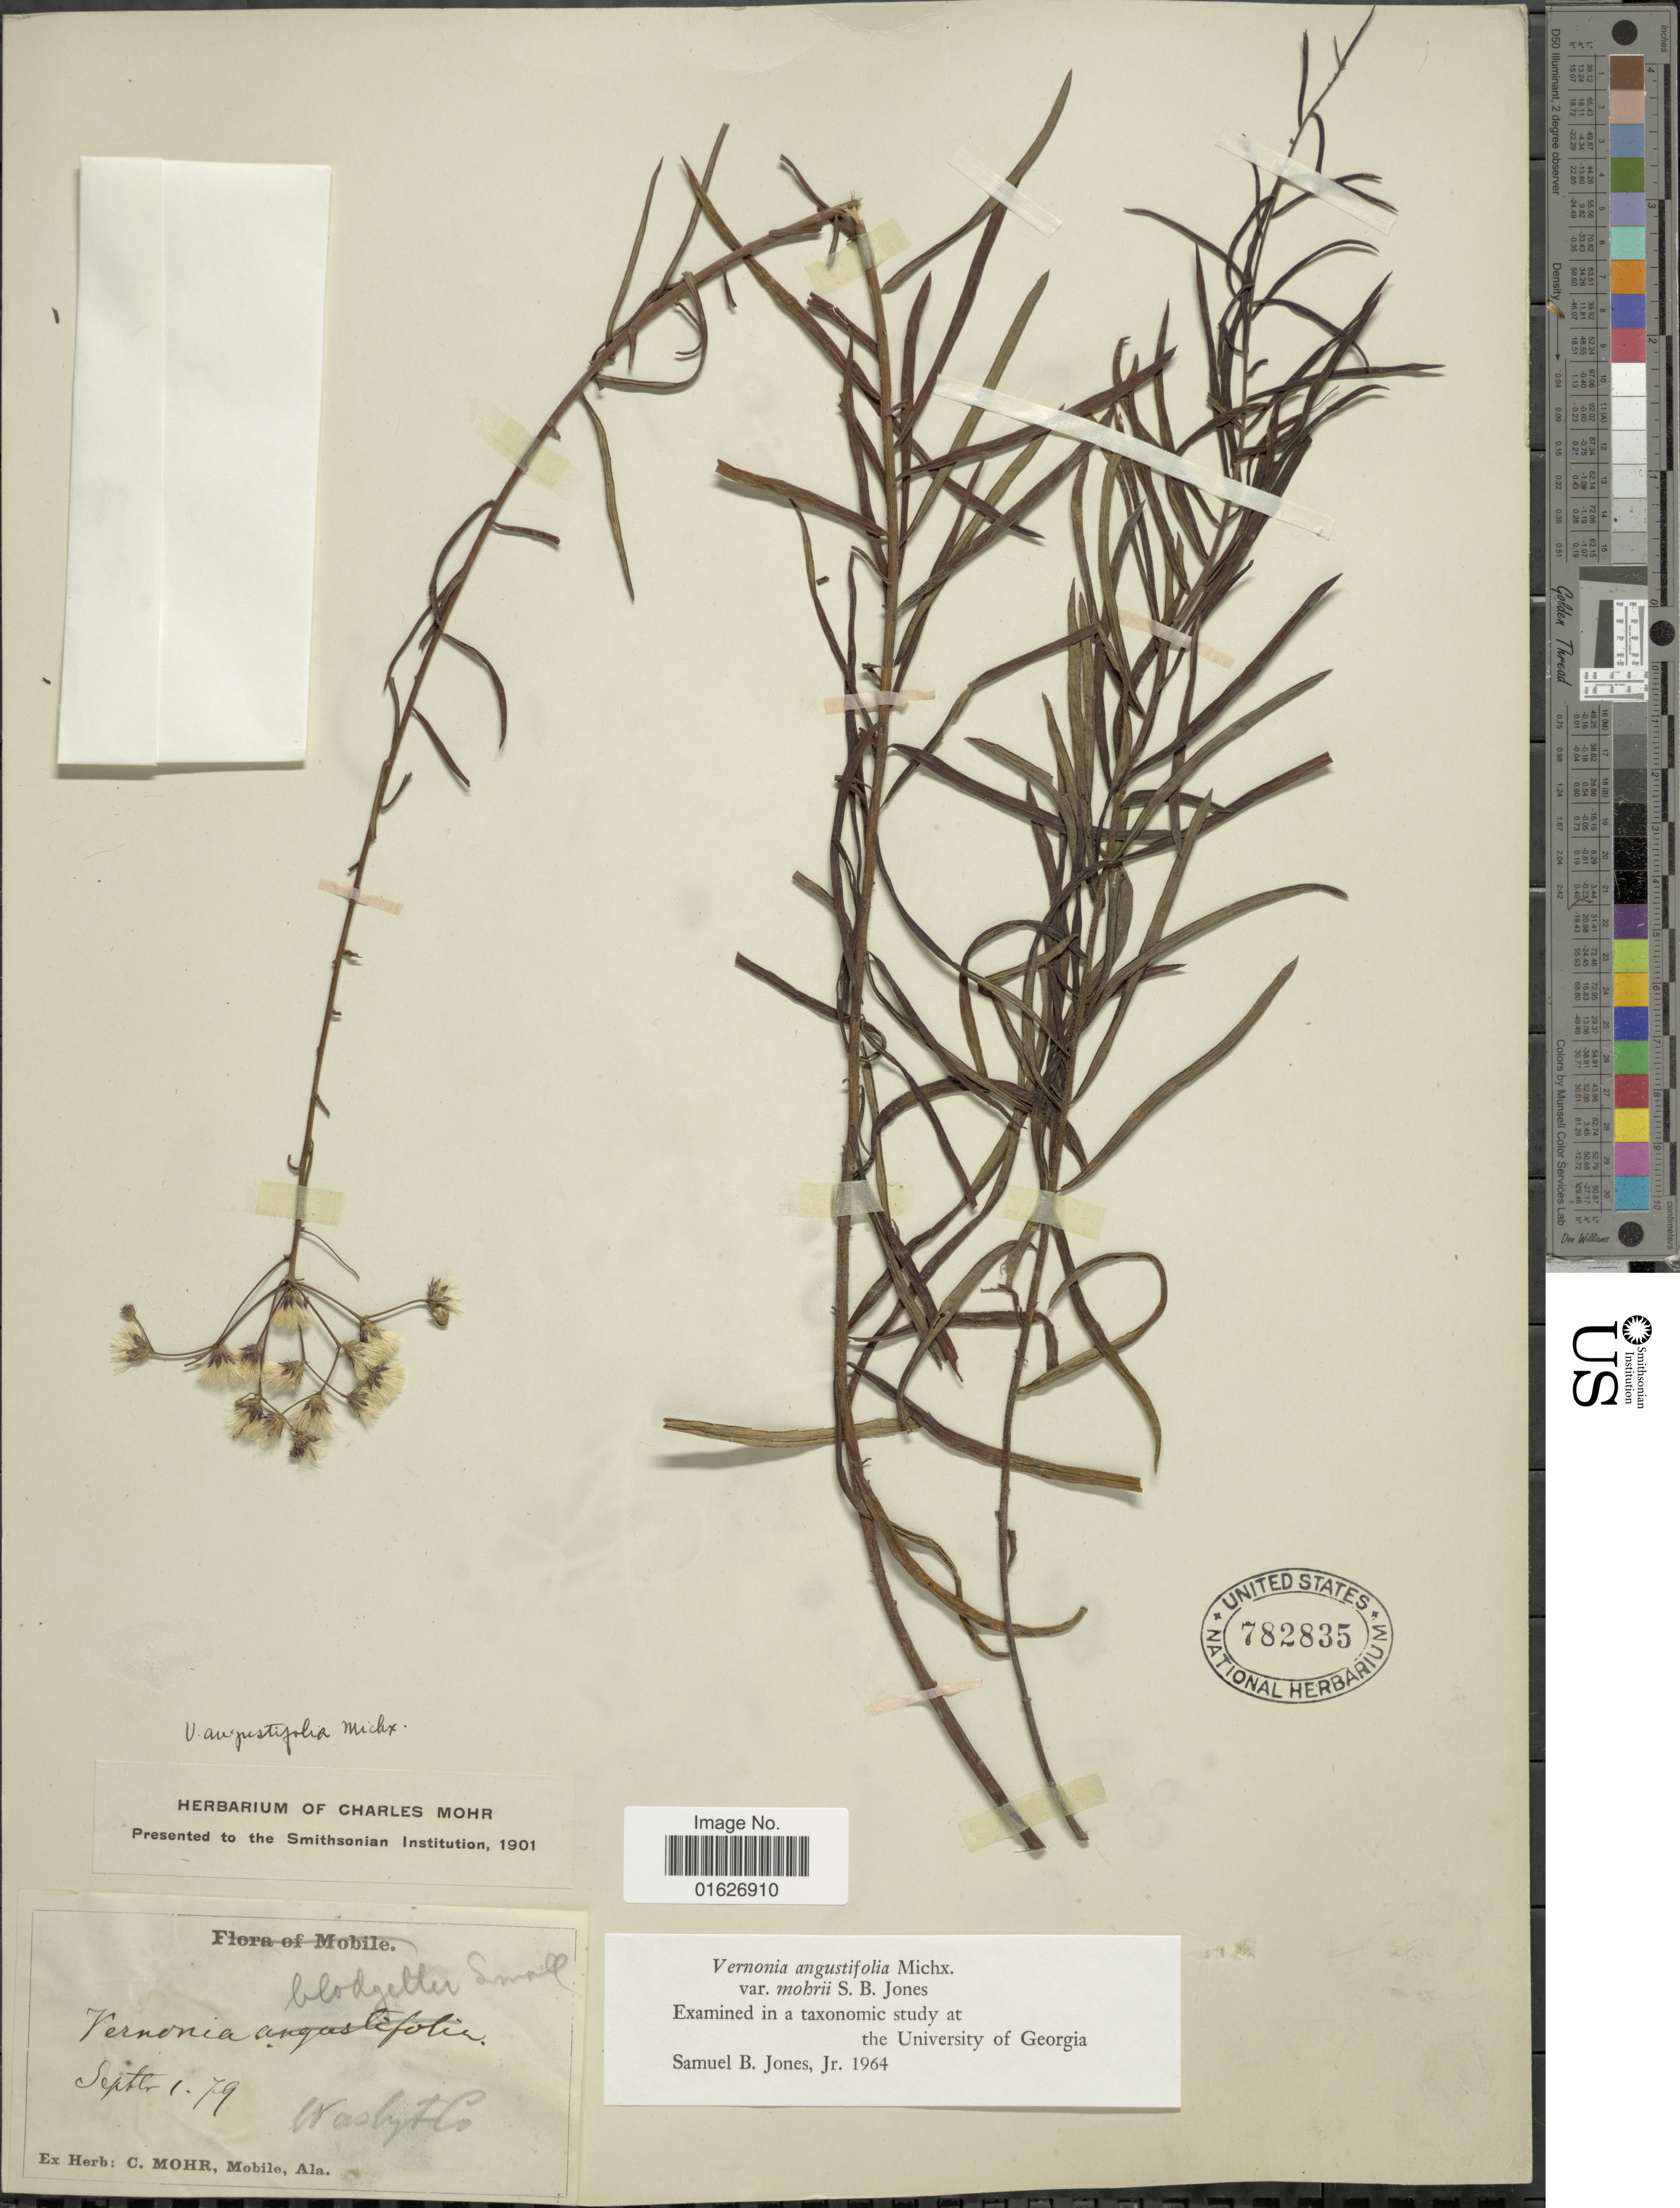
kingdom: Plantae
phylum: Tracheophyta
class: Magnoliopsida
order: Asterales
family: Asteraceae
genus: Vernonia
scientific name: Vernonia angustifolia var. mohrii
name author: S.B. Jones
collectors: ex herb. C. Mohr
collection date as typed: Transcribed d/m/y: 1/9/79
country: United States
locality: Washington Co.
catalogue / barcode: US 782835